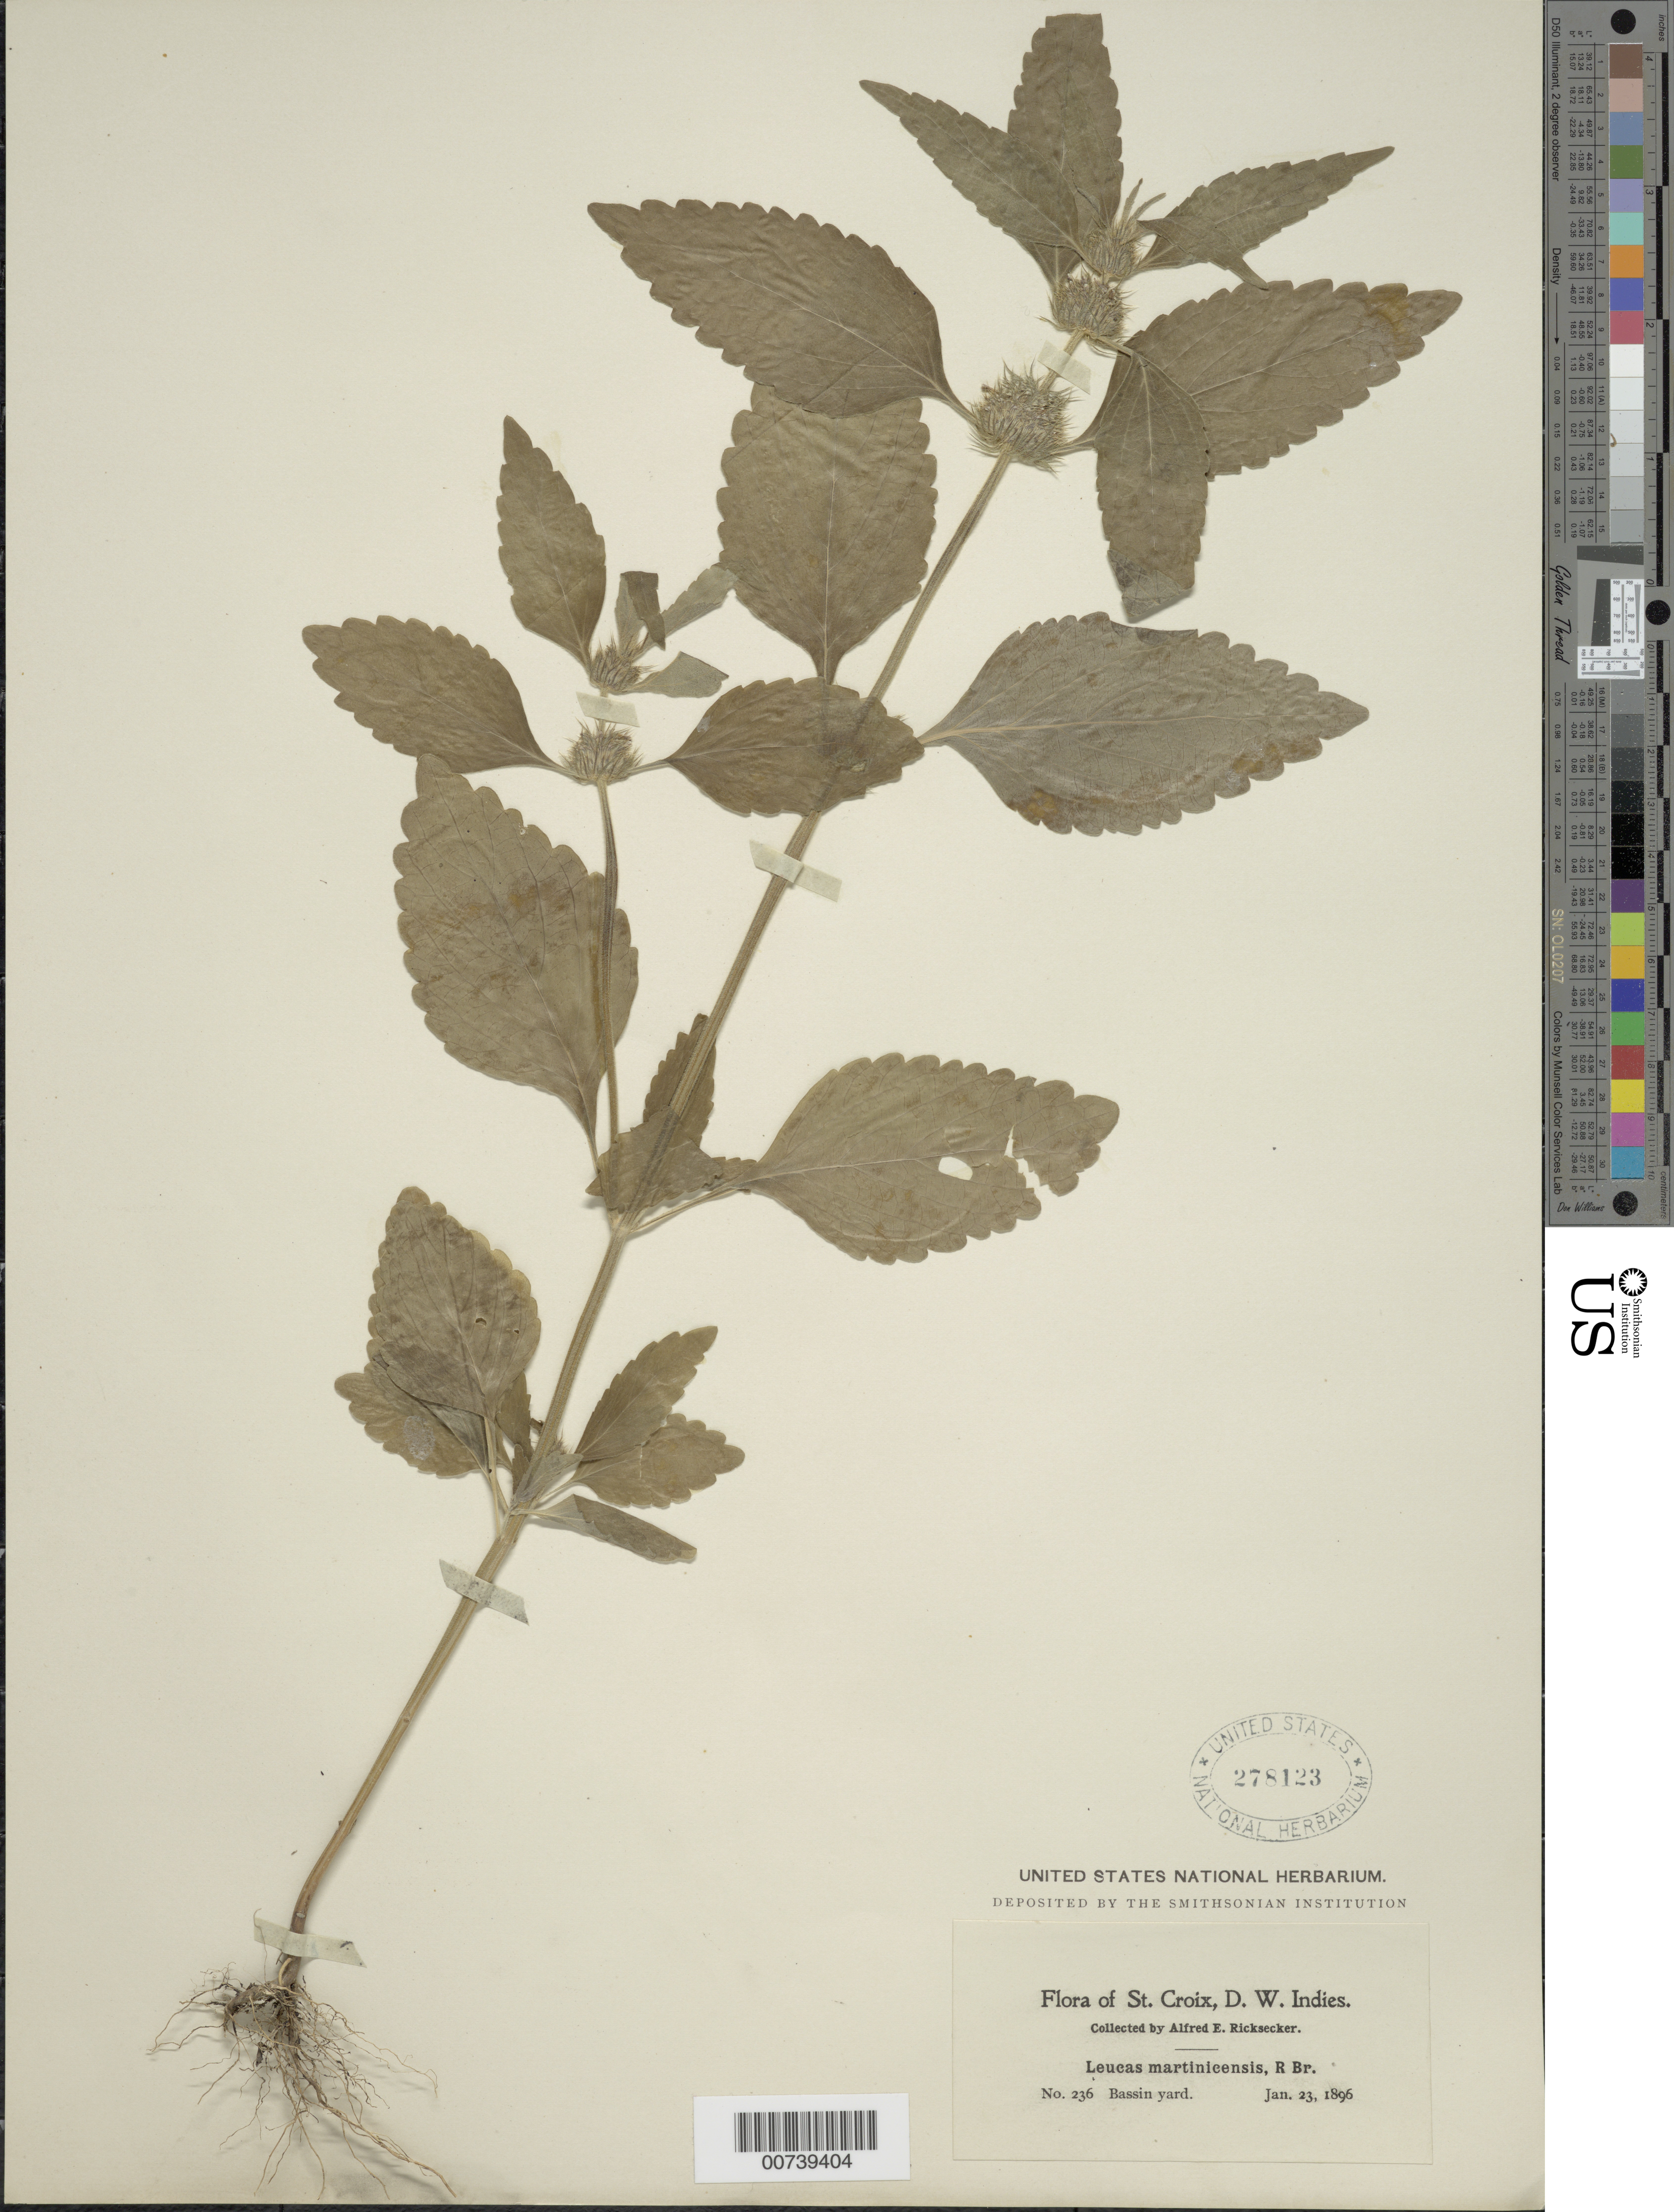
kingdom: Plantae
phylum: Tracheophyta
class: Magnoliopsida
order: Lamiales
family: Lamiaceae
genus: Leucas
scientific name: Leucas martinicensis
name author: (Jacq.) R. Br.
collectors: A. E. Ricksecker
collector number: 236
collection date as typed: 23 Jan 1896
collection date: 1896-01-23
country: U.S. Virgin Islands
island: St. Croix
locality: Bassin yard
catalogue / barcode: US 278123